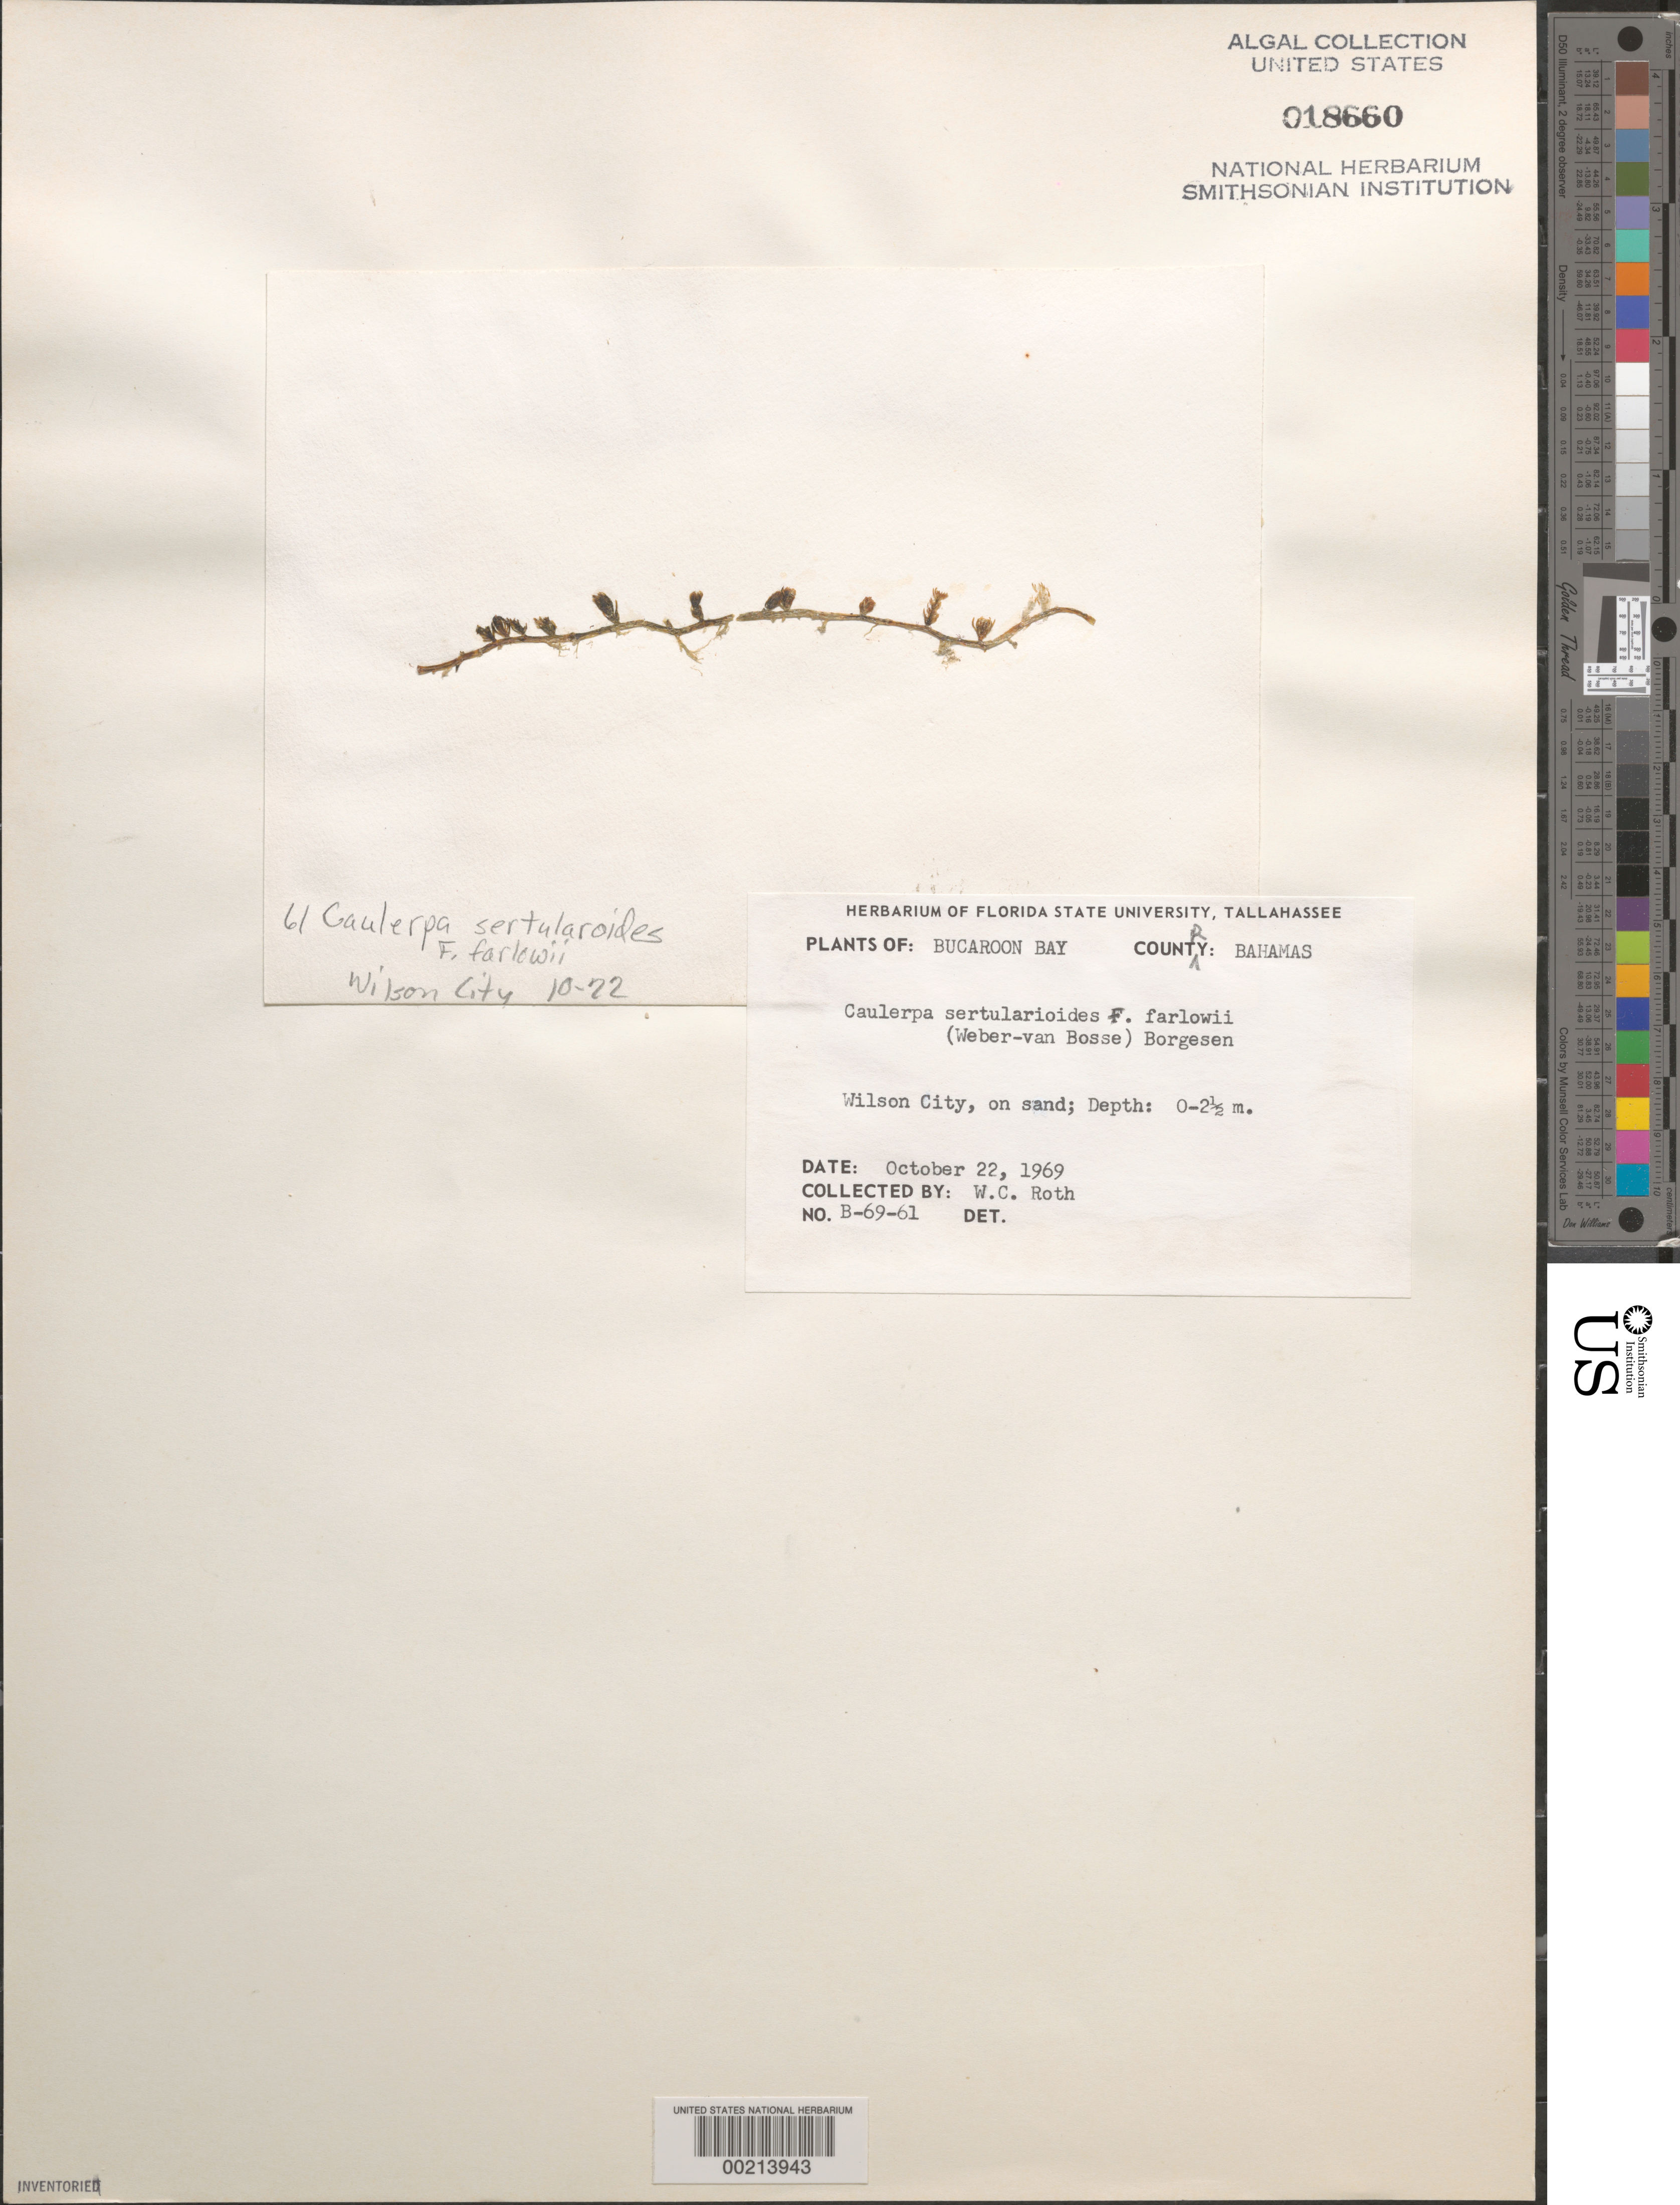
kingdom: Plantae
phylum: Chlorophyta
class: Ulvophyceae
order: Bryopsidales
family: Caulerpaceae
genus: Caulerpa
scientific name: Caulerpa sertularioides f. farlowii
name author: (Weber Bosse) Børgesen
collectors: W. C. Roth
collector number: B-69-61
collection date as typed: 22 Oct 1969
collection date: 1969-10-22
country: Bahamas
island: Great Abaco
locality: Wilson City, Buckaroon Bay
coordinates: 26 22'00" N, 77 02'00" W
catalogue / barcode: US 18660